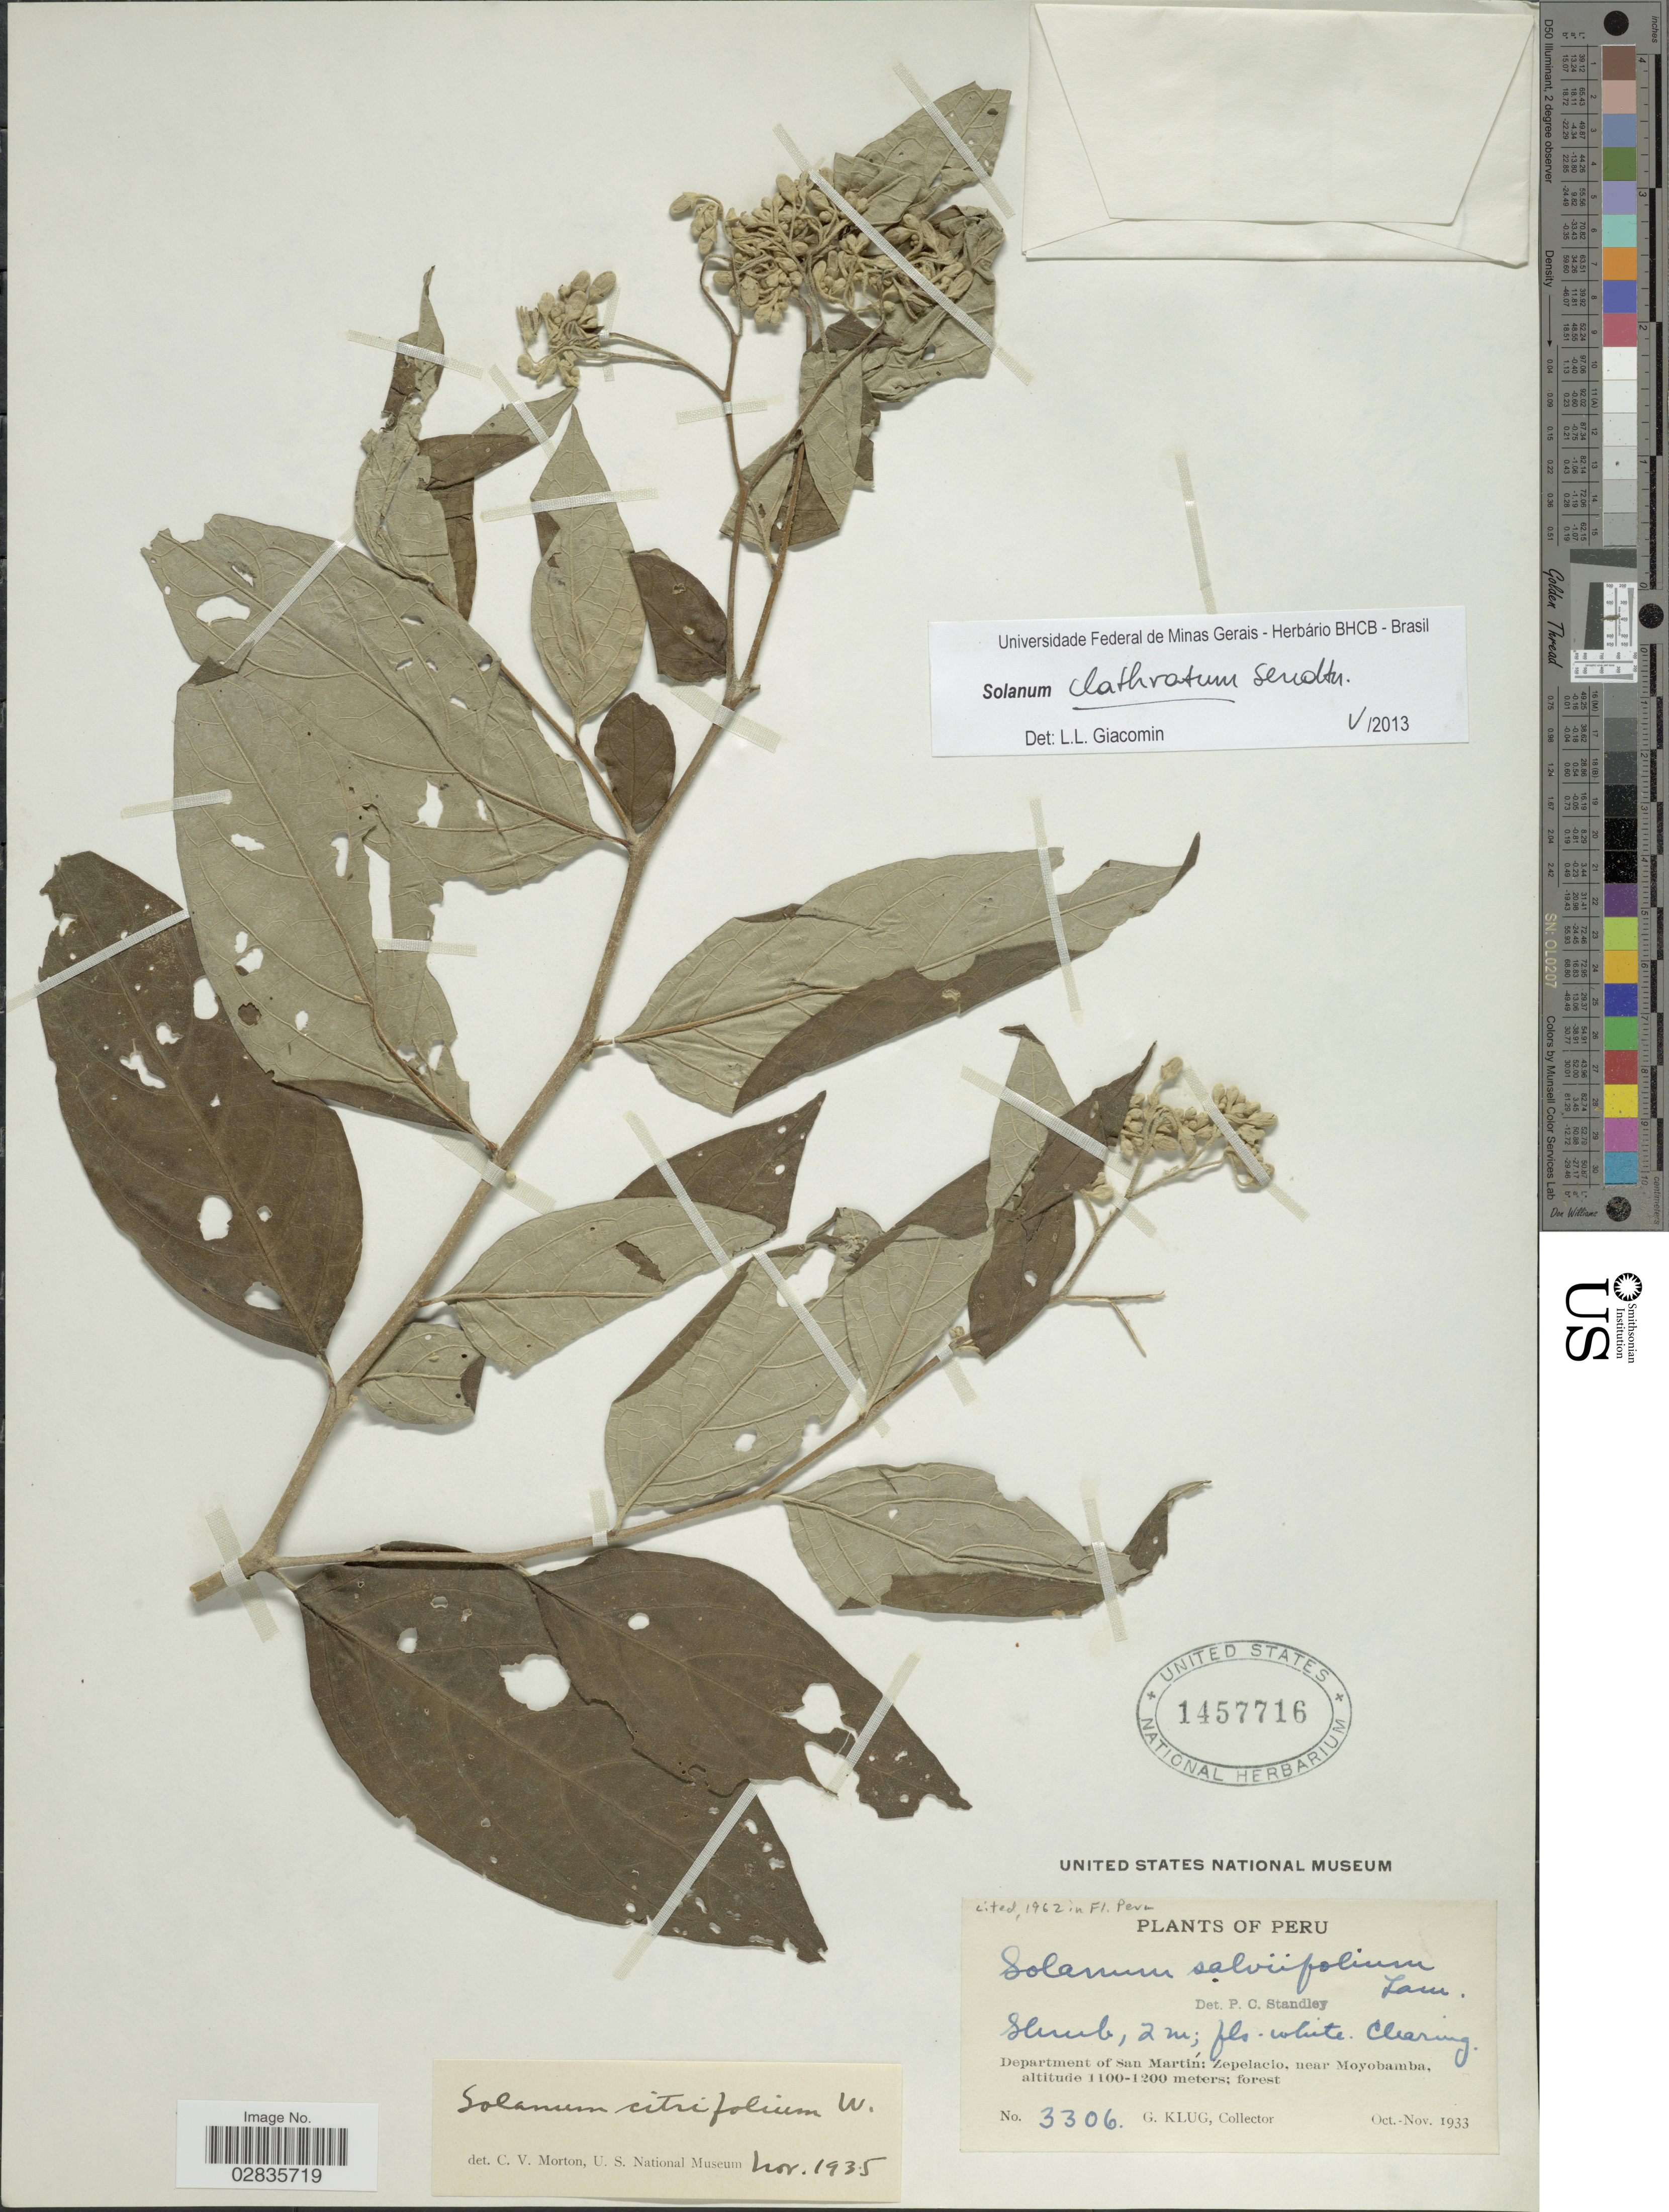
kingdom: Plantae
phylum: Tracheophyta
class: Magnoliopsida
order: Solanales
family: Solanaceae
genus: Solanum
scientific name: Solanum clathratum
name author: Sendtn.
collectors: G. Klug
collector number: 3306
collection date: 1933-10/1933-11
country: Peru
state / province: San Martín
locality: Department of San Martín: Zepelacio, near Moyobamba.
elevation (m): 1100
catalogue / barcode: US 1457716